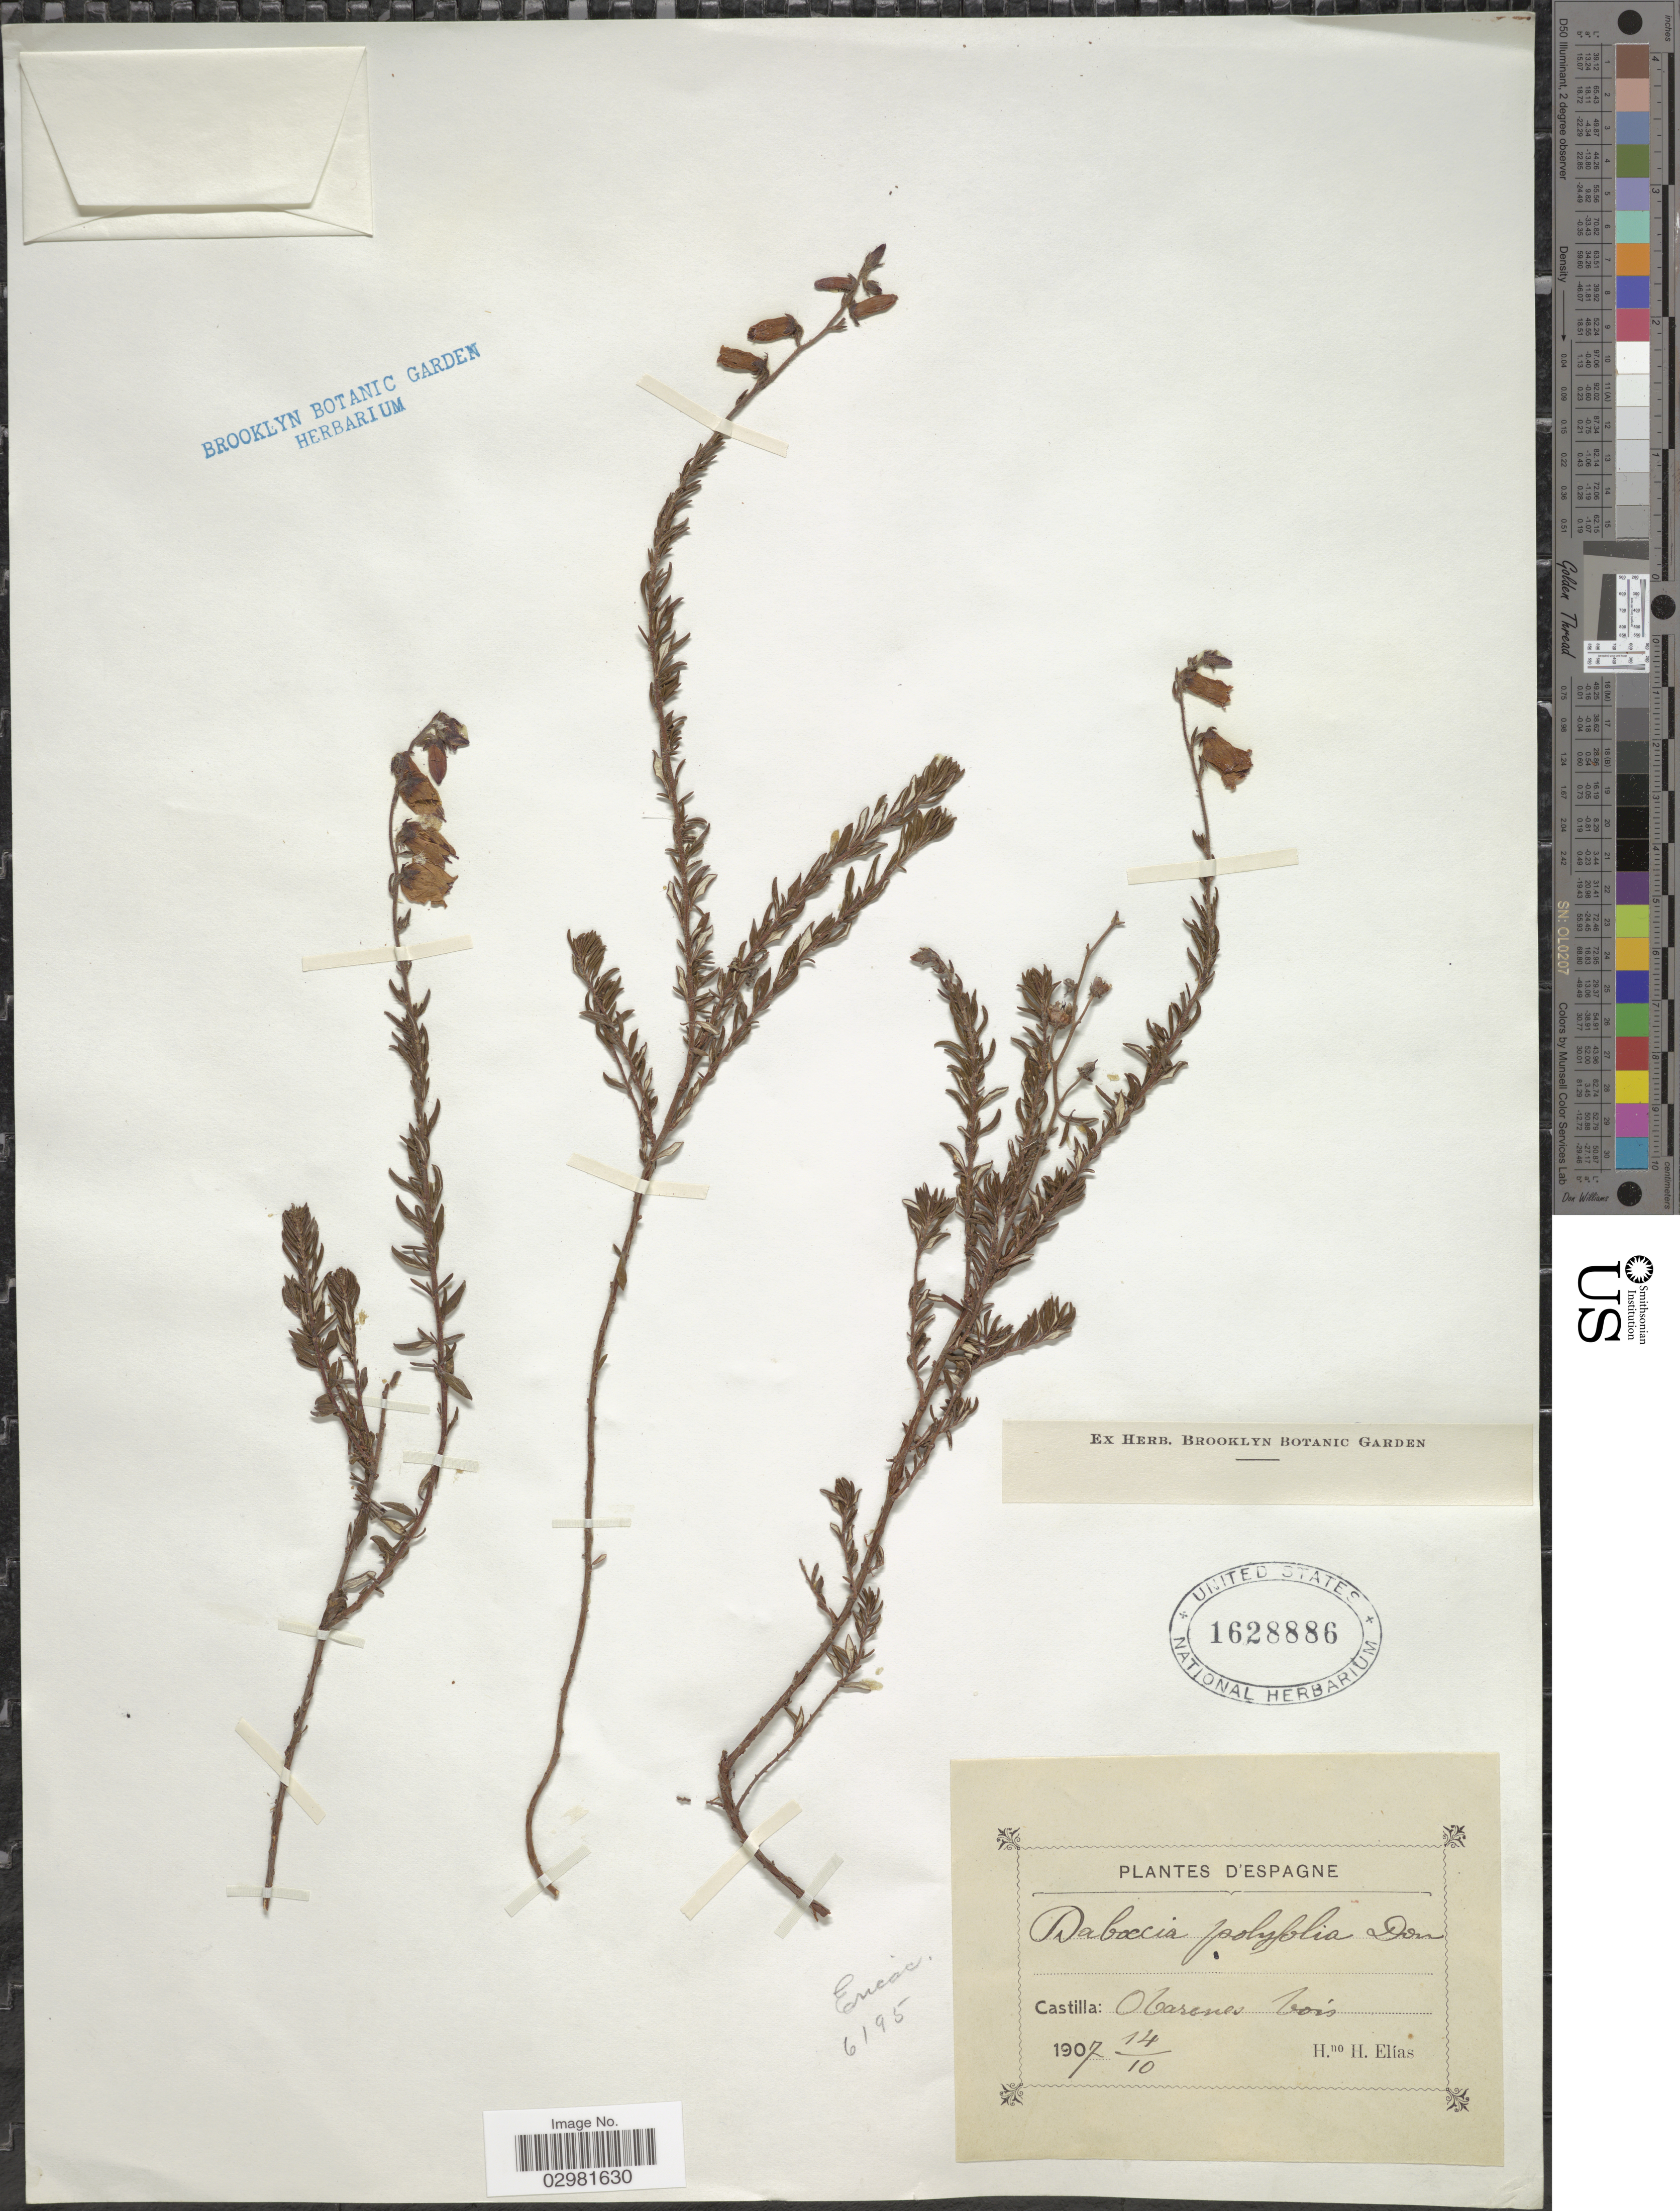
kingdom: Plantae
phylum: Tracheophyta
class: Magnoliopsida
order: Ericales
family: Ericaceae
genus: Daboecia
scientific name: Daboecia polifolia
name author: D. Don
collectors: Bro. Elias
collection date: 1907-10-14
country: Spain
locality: Castilla: Obarenes bois.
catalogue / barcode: US 1628886